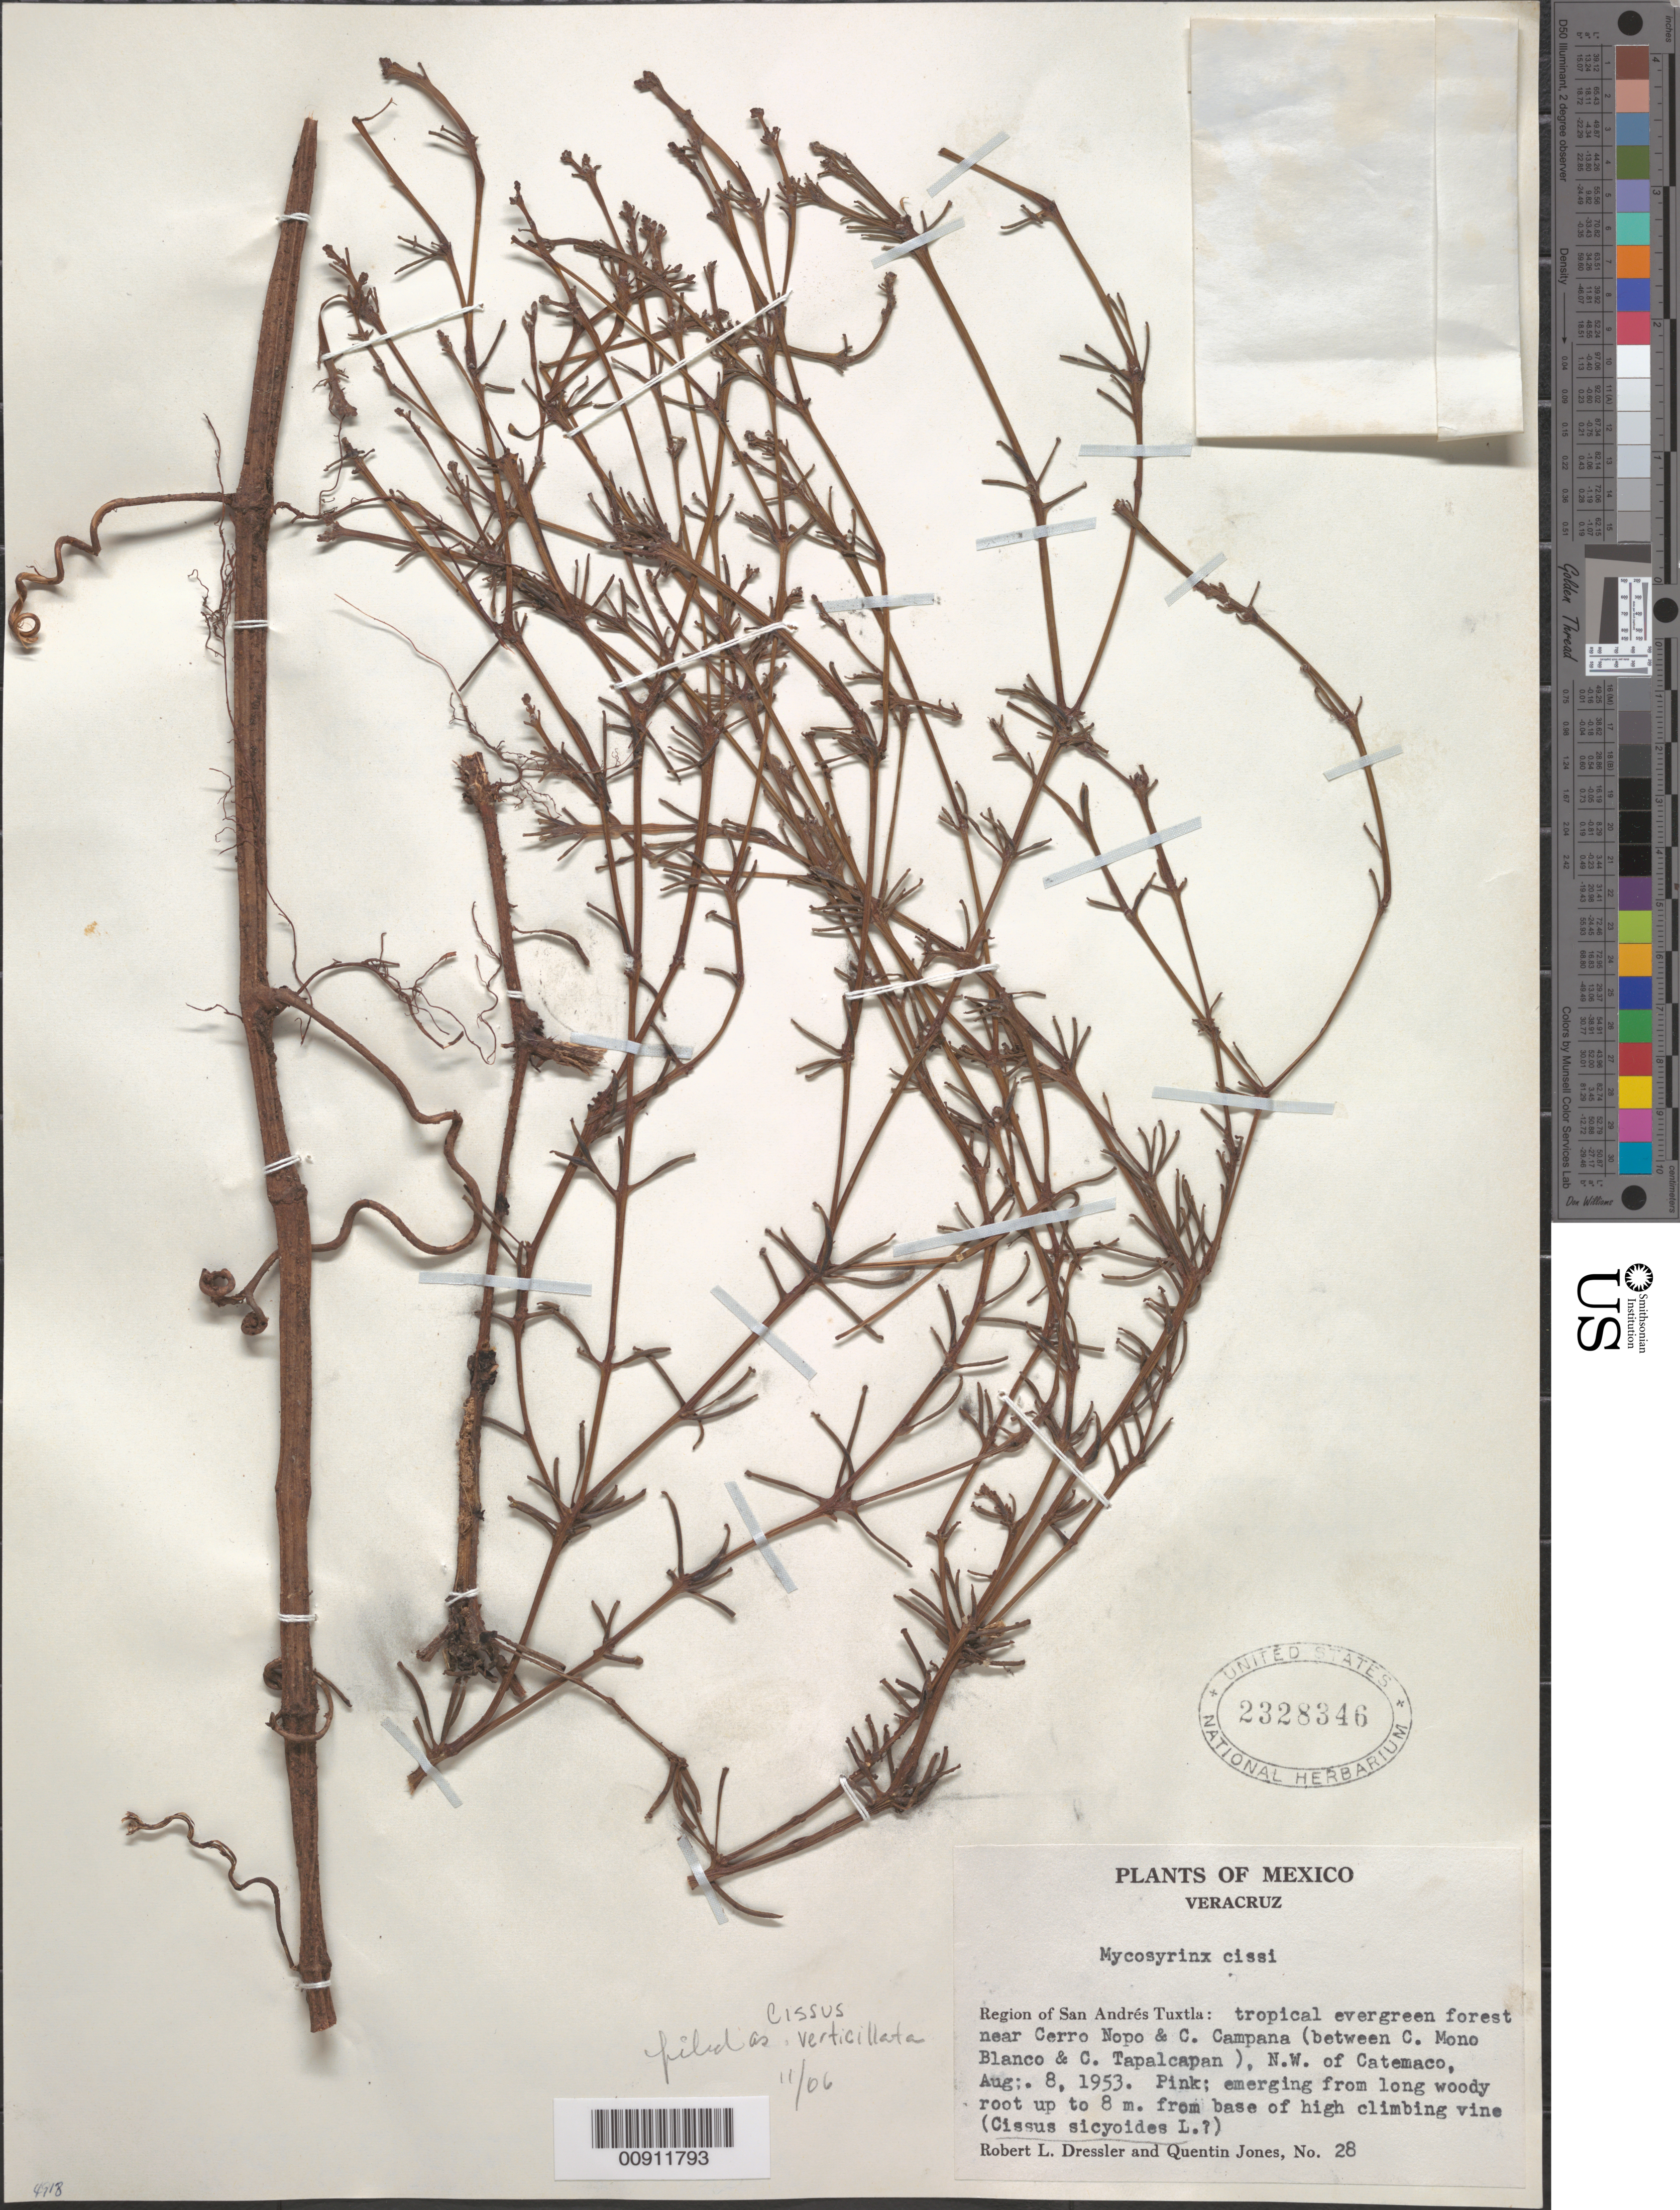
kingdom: Plantae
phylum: Tracheophyta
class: Magnoliopsida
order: Vitales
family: Vitaceae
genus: Cissus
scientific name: Cissus verticillata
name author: (L.) Nicolson & C.E. Jarvis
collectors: R. Dressler & Q. Jones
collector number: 28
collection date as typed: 08 Aug 1953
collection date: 1953-08-08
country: Mexico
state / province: Veracruz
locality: Veracruz: region of San Andrés Tuxtla: tropical evergreen forest near Cerro Nopo & C. Campana (between C. Mono Blanco & C. Tapalcapan), NW of Catemaco.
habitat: Tropical evergreen forest.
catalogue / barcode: US 2328346